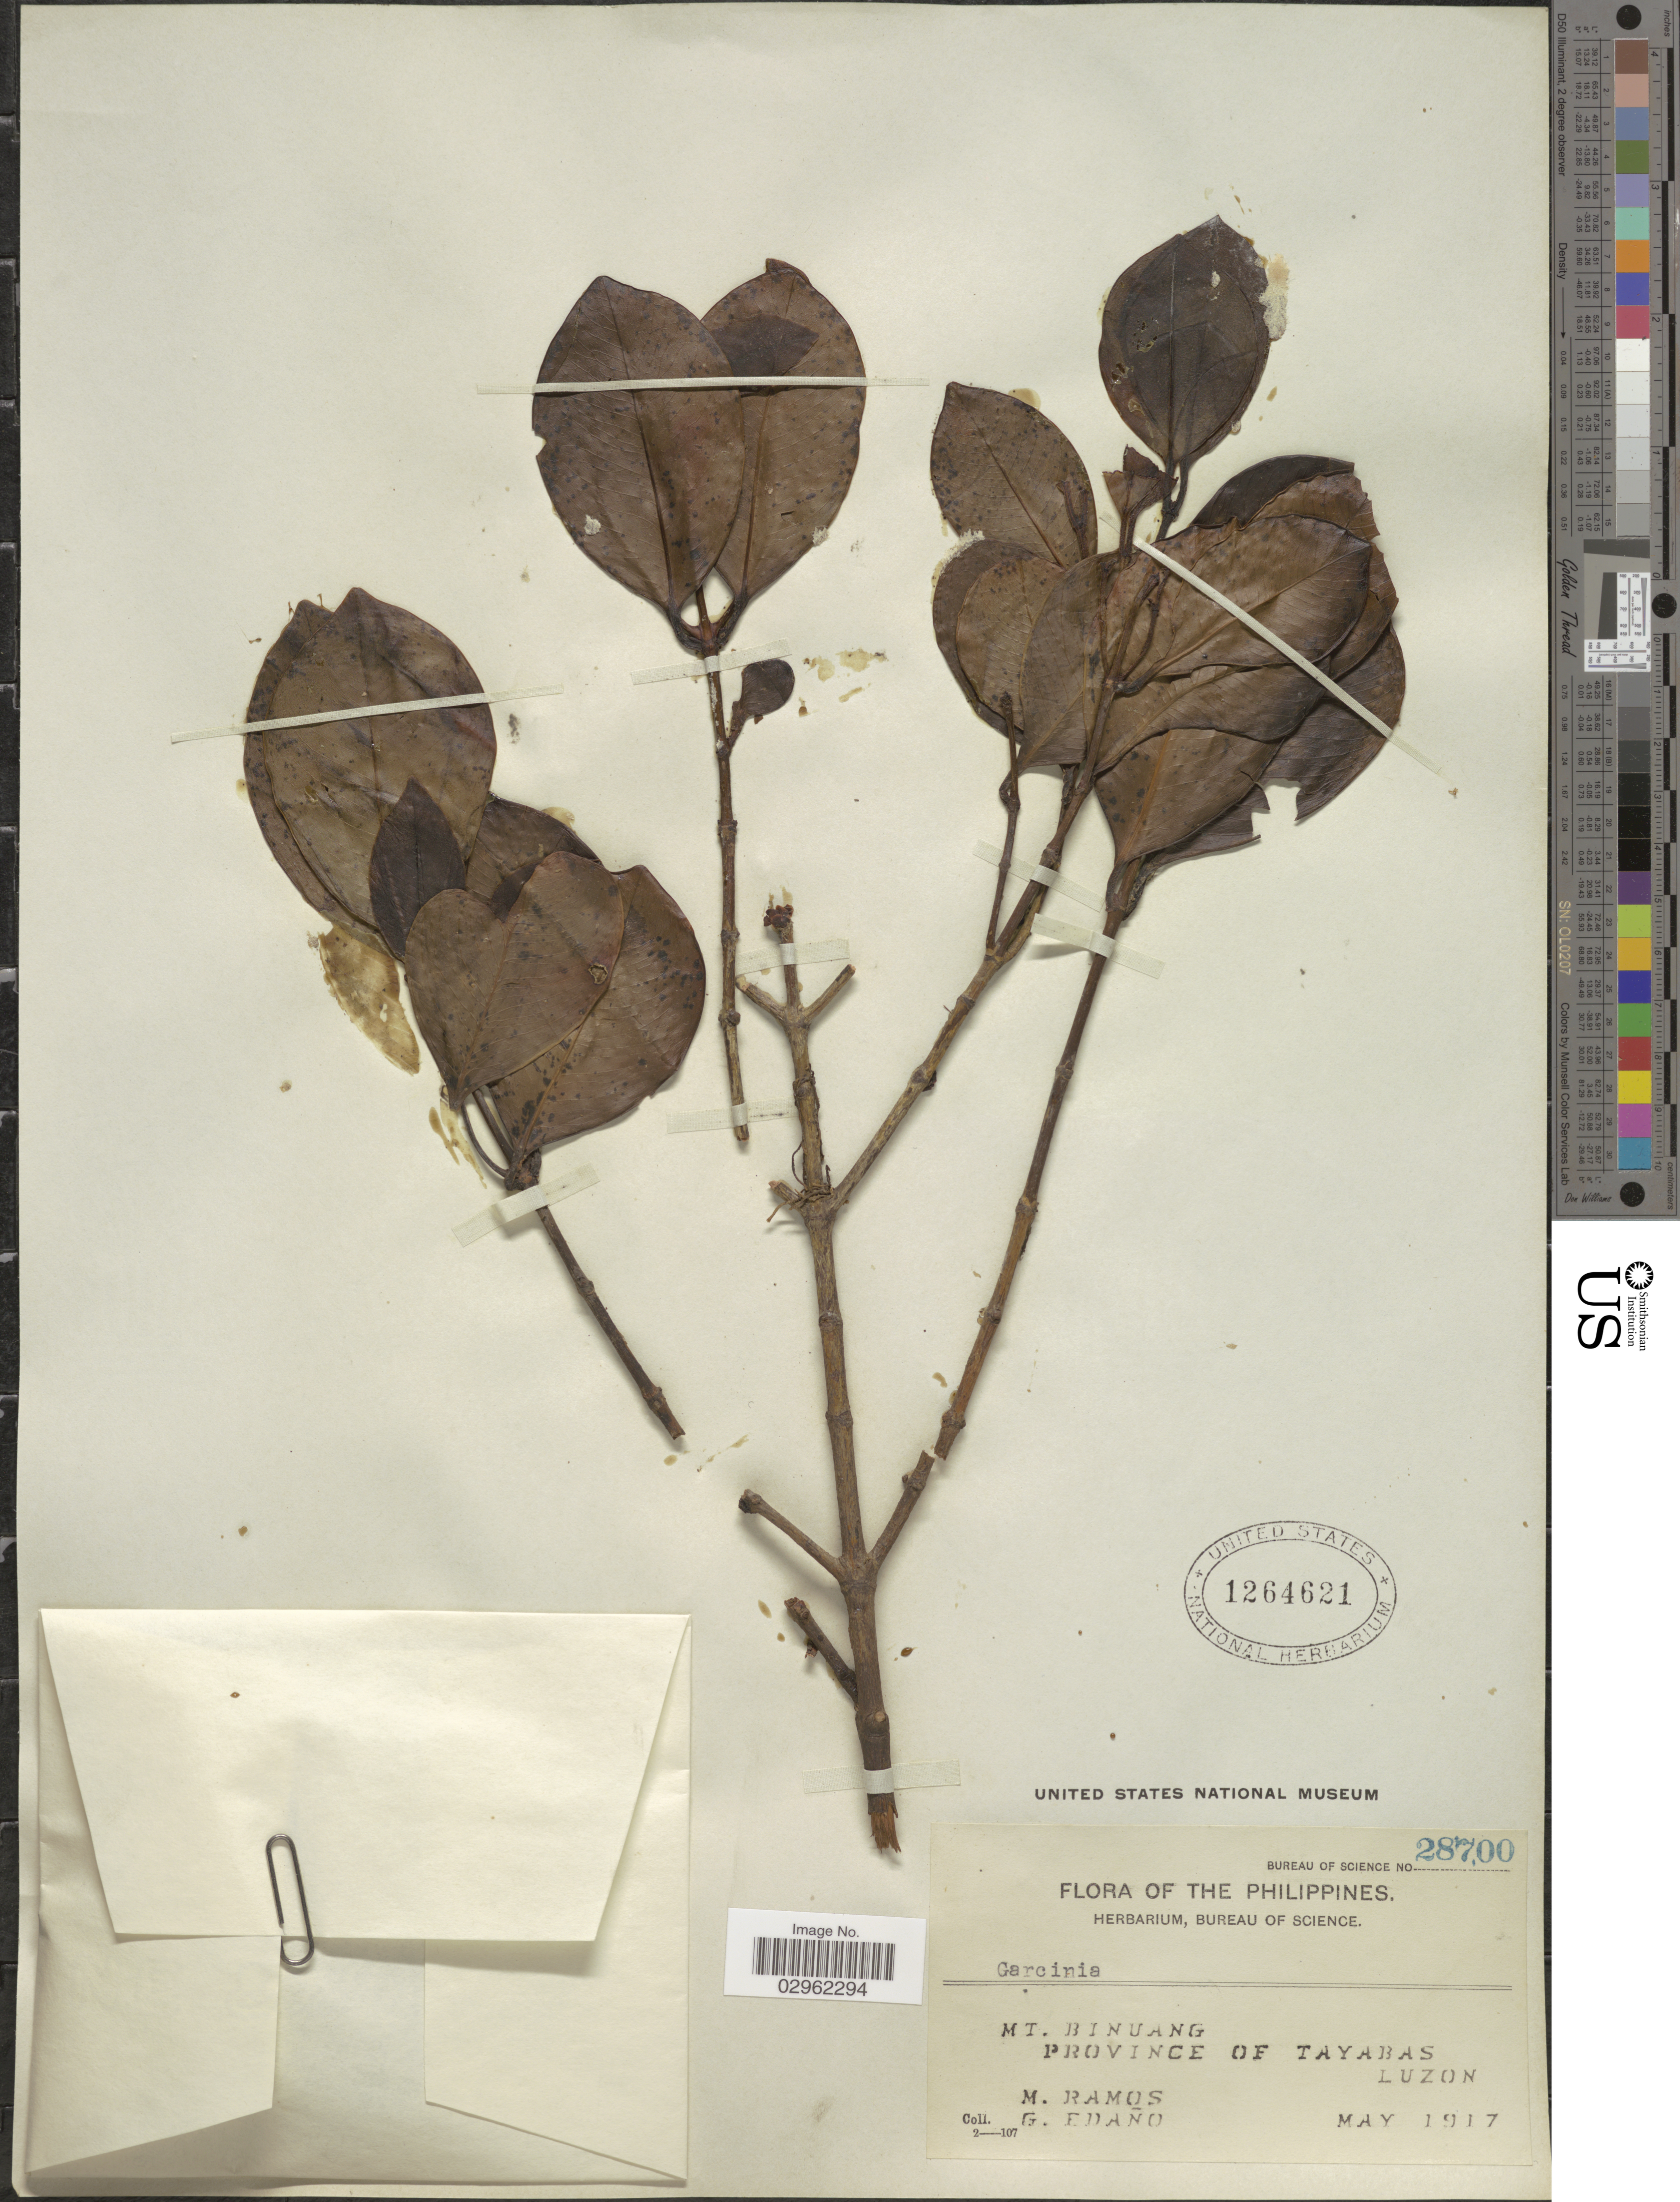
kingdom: Plantae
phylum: Tracheophyta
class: Magnoliopsida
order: Malpighiales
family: Clusiaceae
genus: Garcinia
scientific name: Garcinia sp.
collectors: M. Ramos & G. Edaño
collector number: Bureau of Science 28700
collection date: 1917-05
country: Philippines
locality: Mt. Binuang, Province of Tayabas, Luzon.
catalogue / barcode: US 1264621